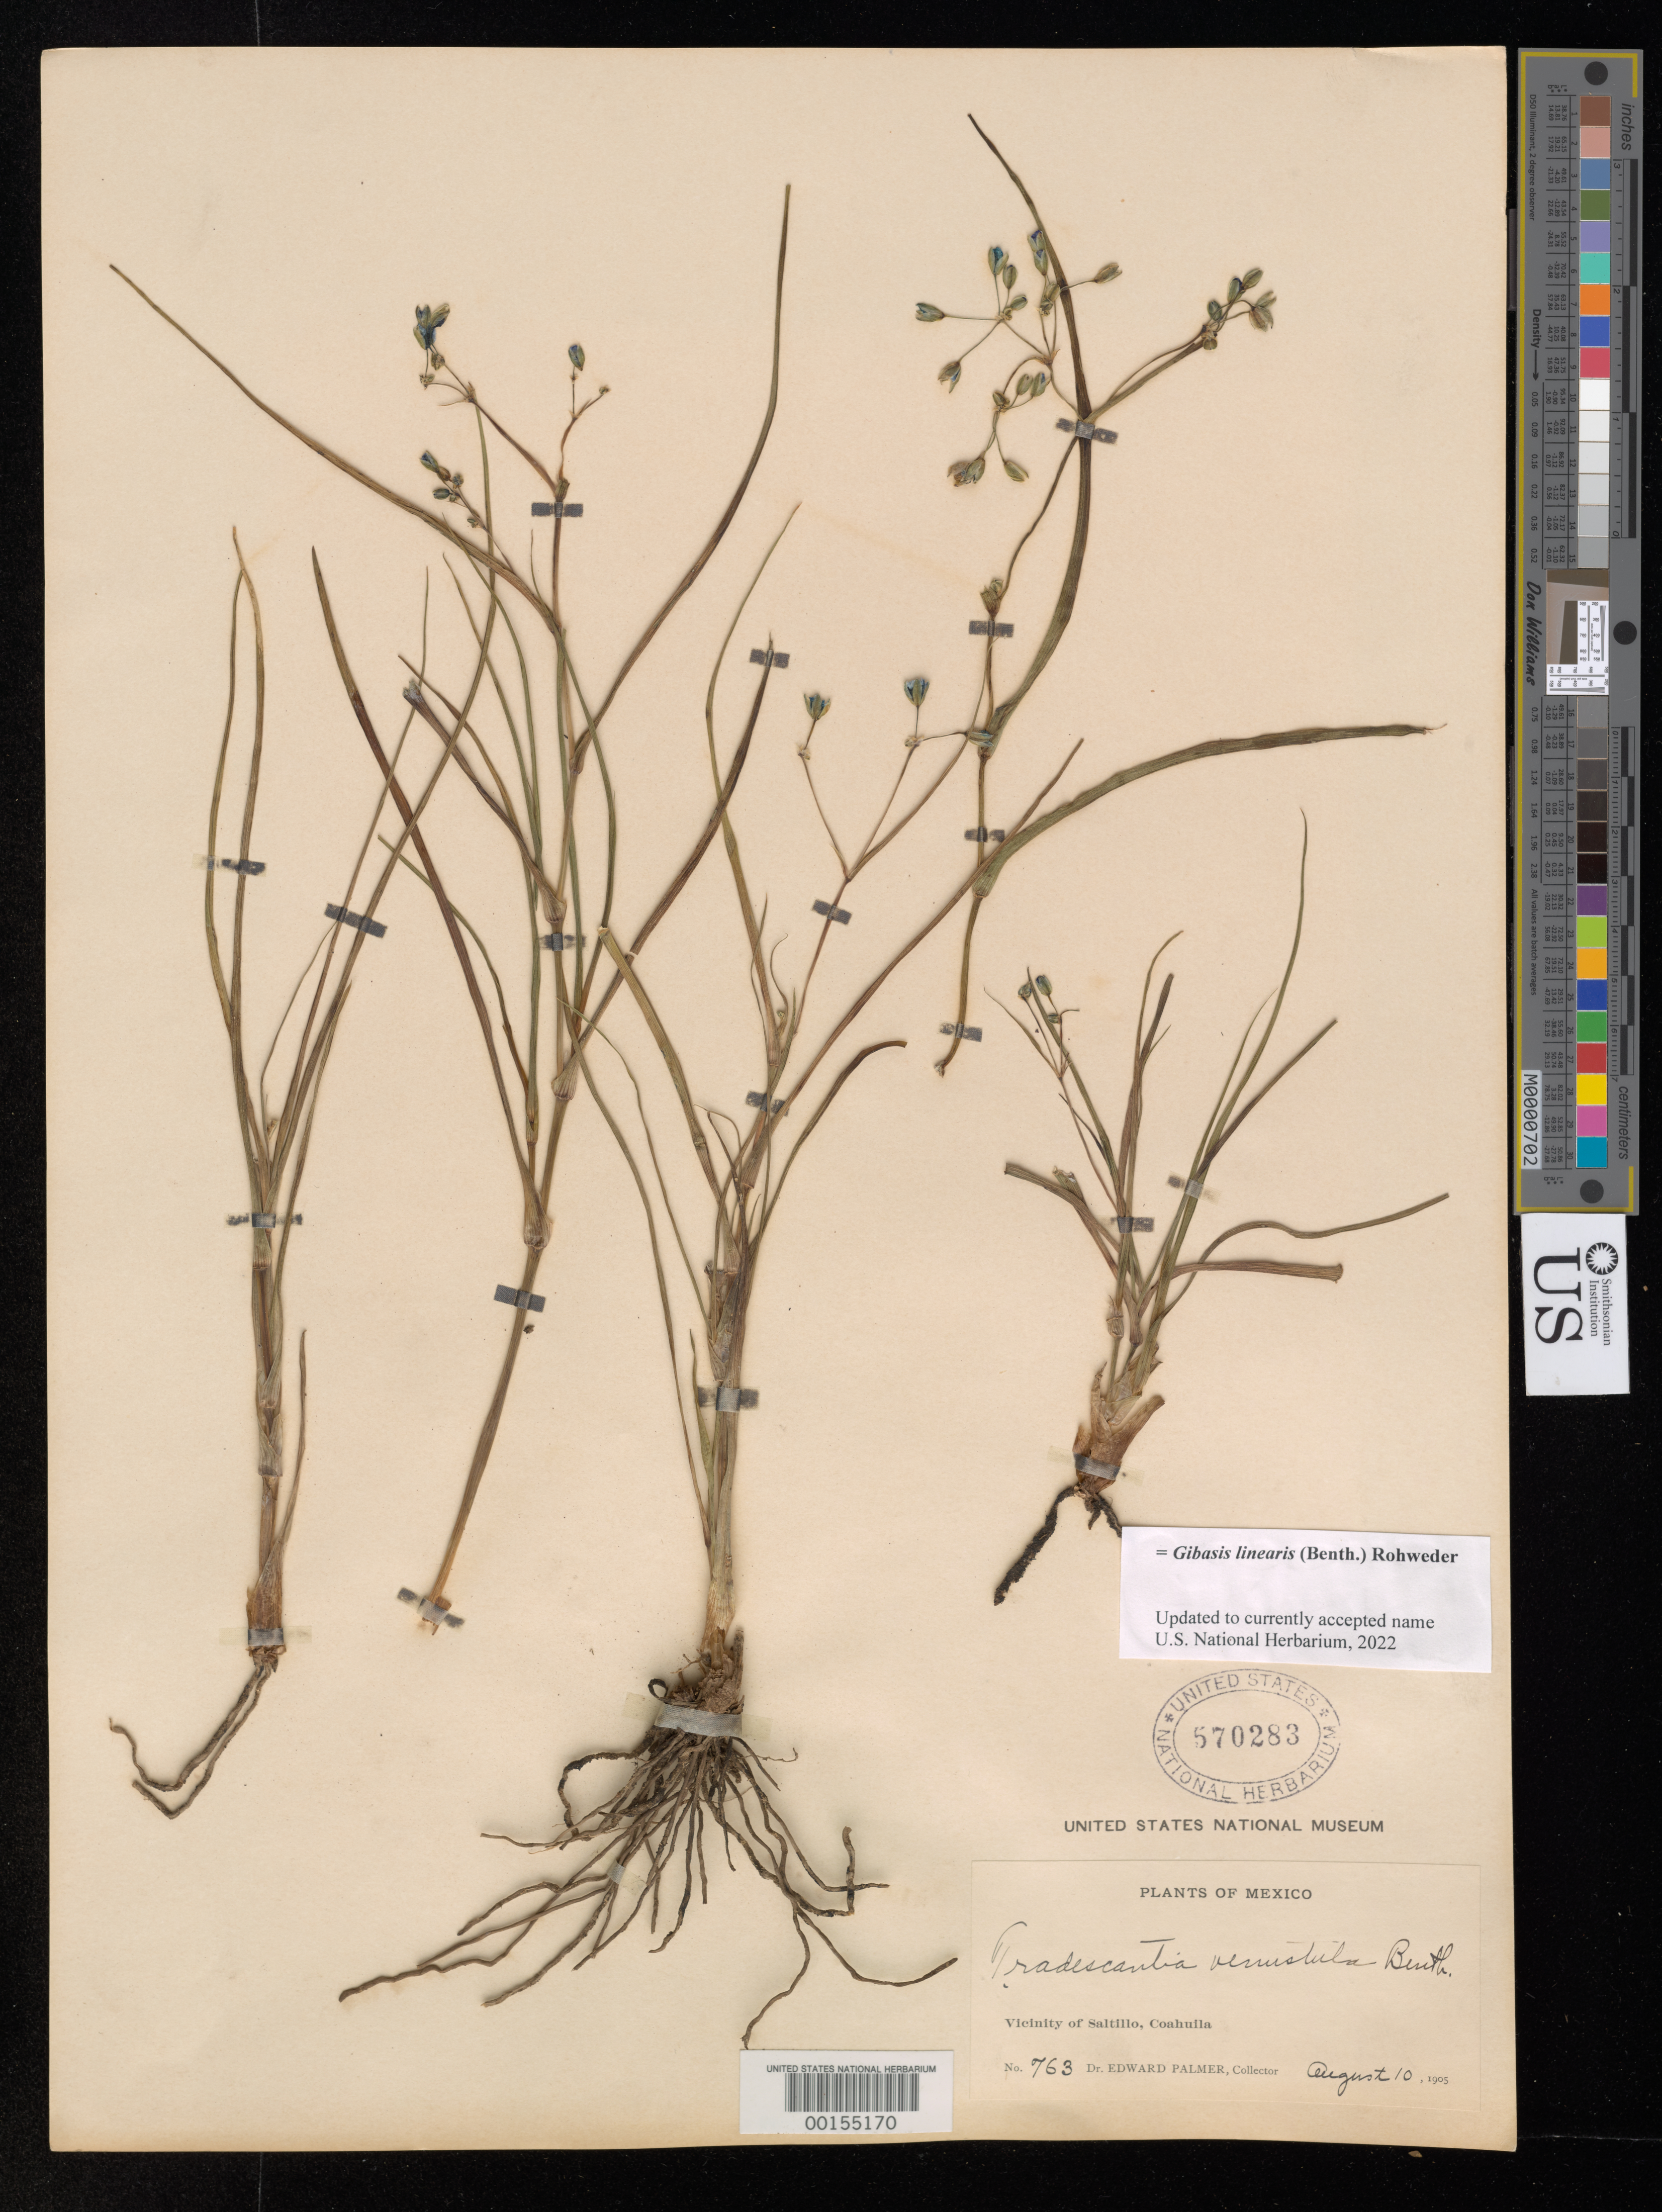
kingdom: Plantae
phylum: Tracheophyta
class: Liliopsida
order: Commelinales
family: Commelinaceae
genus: Gibasis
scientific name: Gibasis linearis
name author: (Benth.) Rohweder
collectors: E. Palmer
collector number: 763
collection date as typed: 10 Aug 1905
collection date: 1905-08-10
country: Mexico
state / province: Coahuila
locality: Saltillo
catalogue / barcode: US 570283